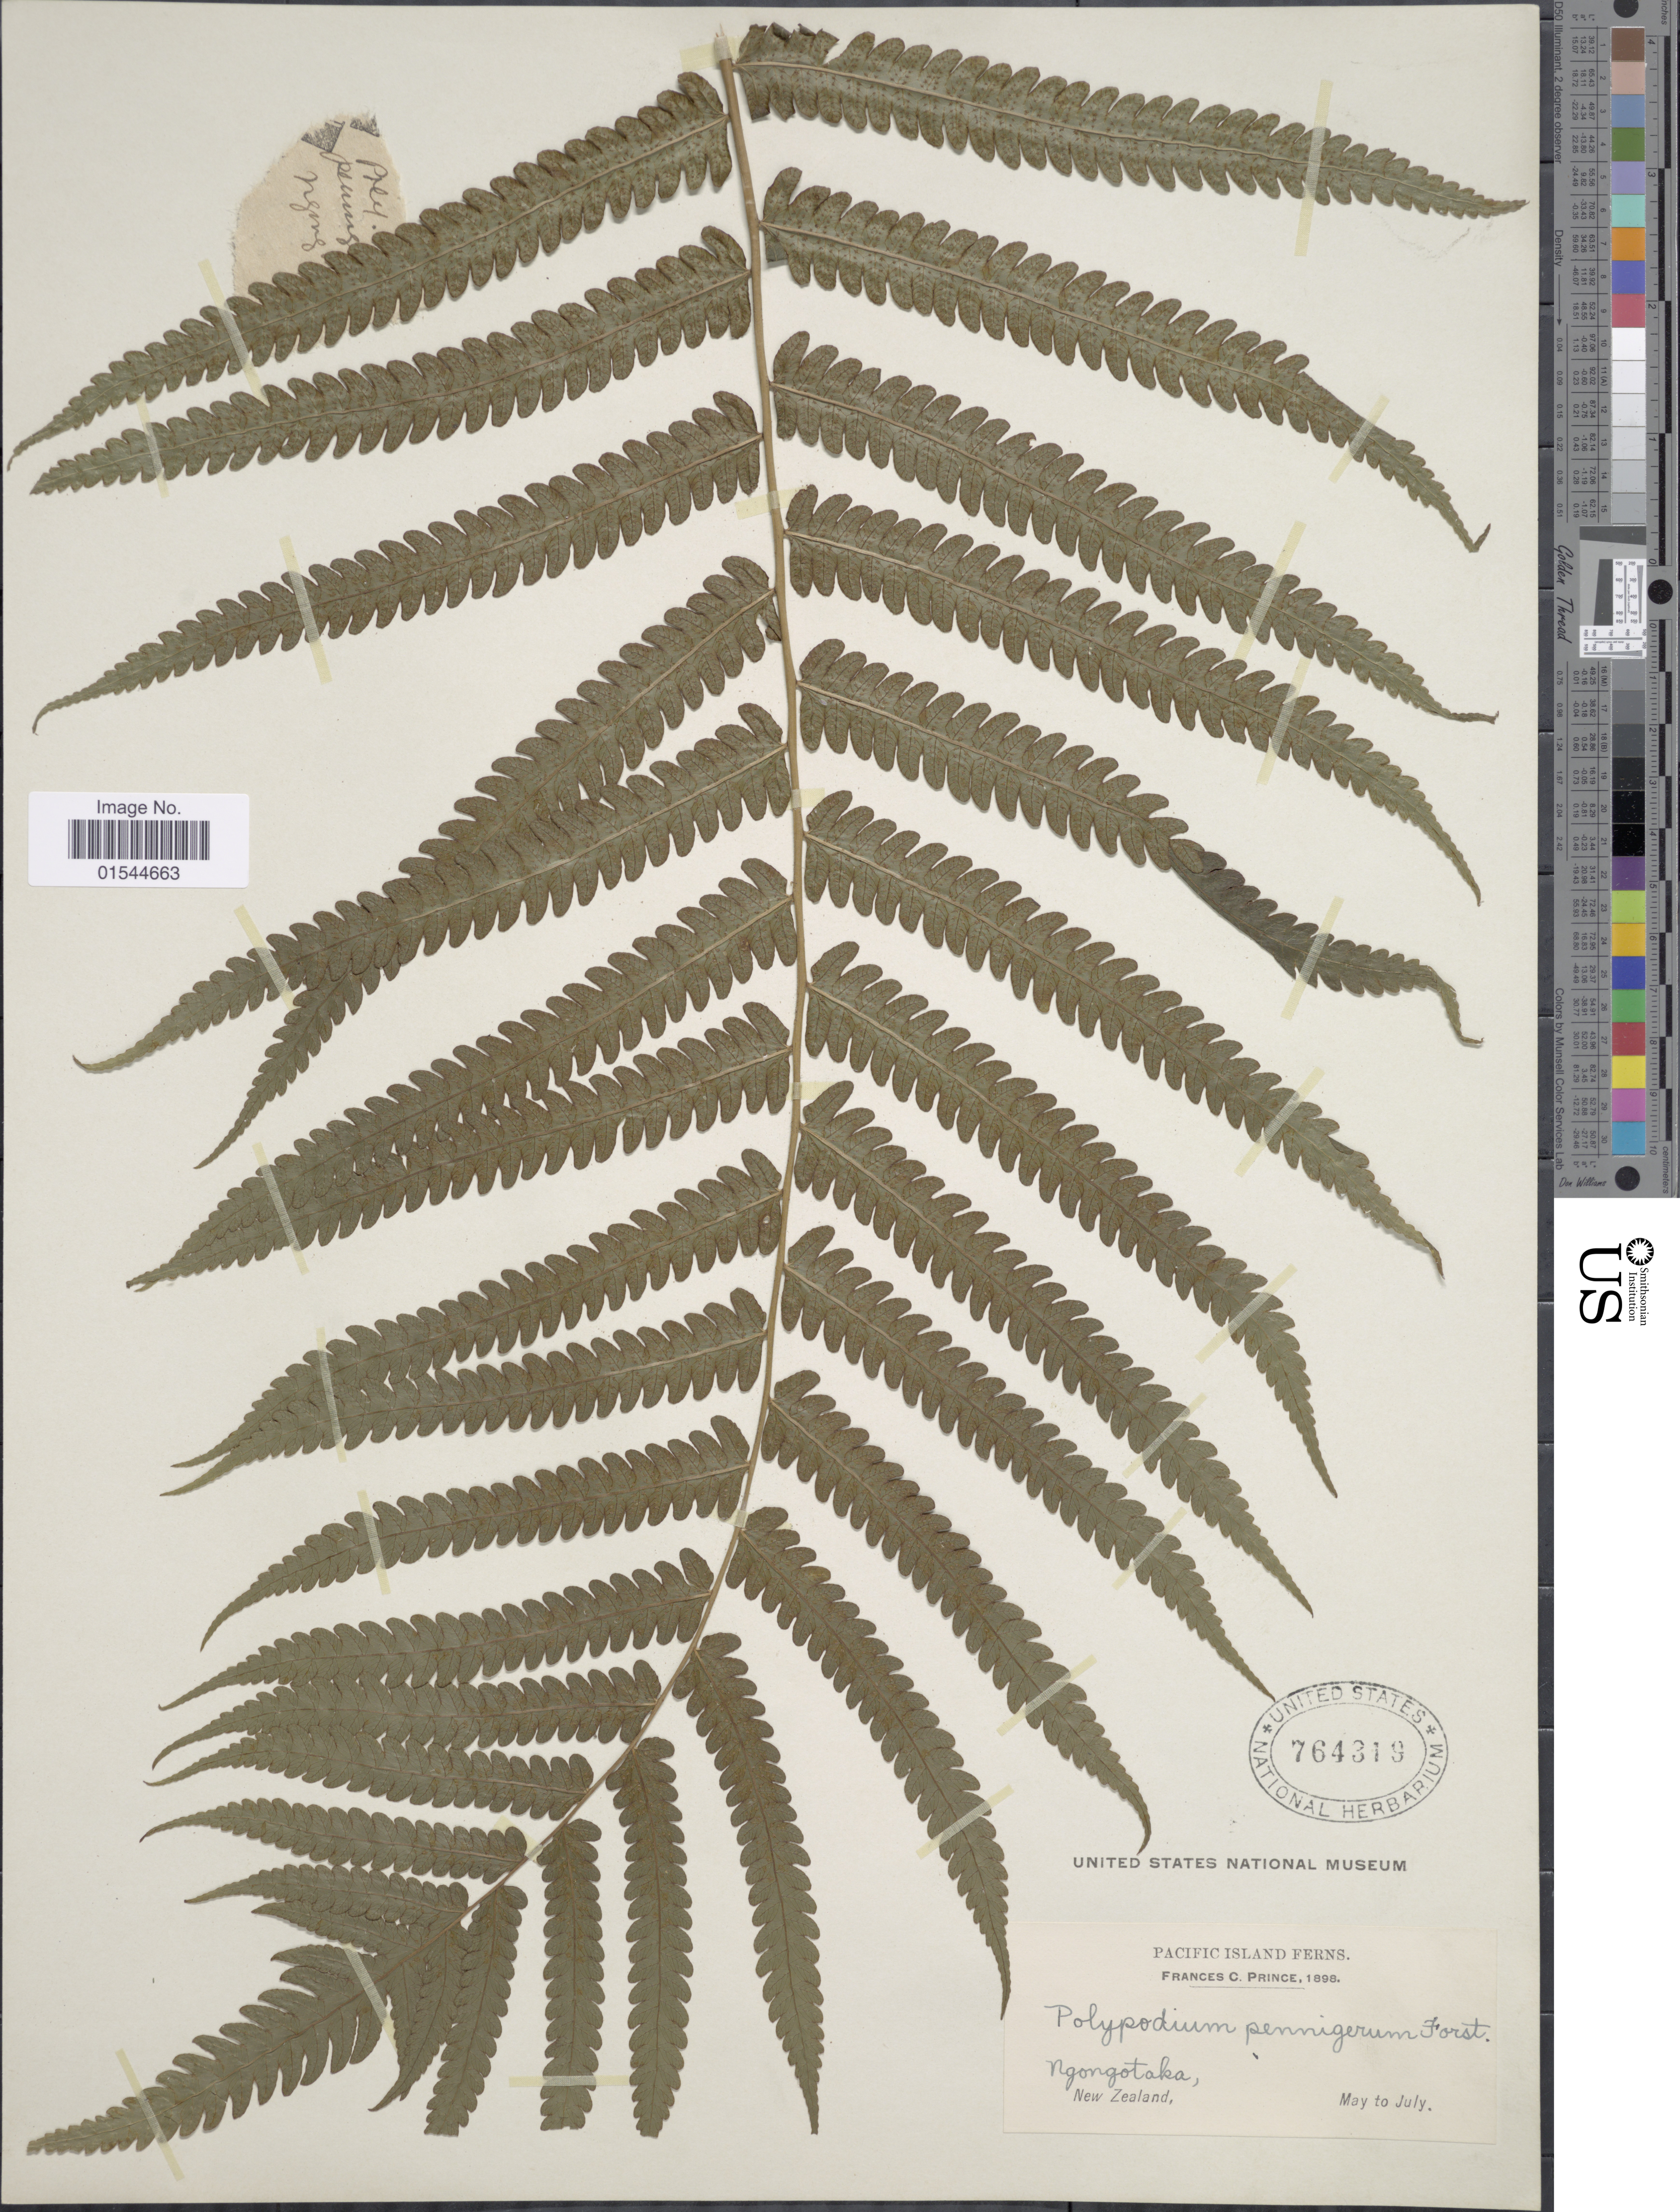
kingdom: Plantae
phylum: Tracheophyta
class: Polypodiopsida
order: Polypodiales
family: Thelypteridaceae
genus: Pneumatopteris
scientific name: Pneumatopteris pennigera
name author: (G. Forst.) Holttum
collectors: F. Prince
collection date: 1898-05/1898-07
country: New Zealand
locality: Pacific Island, Ngongotaka, New Zealand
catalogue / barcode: US 764319